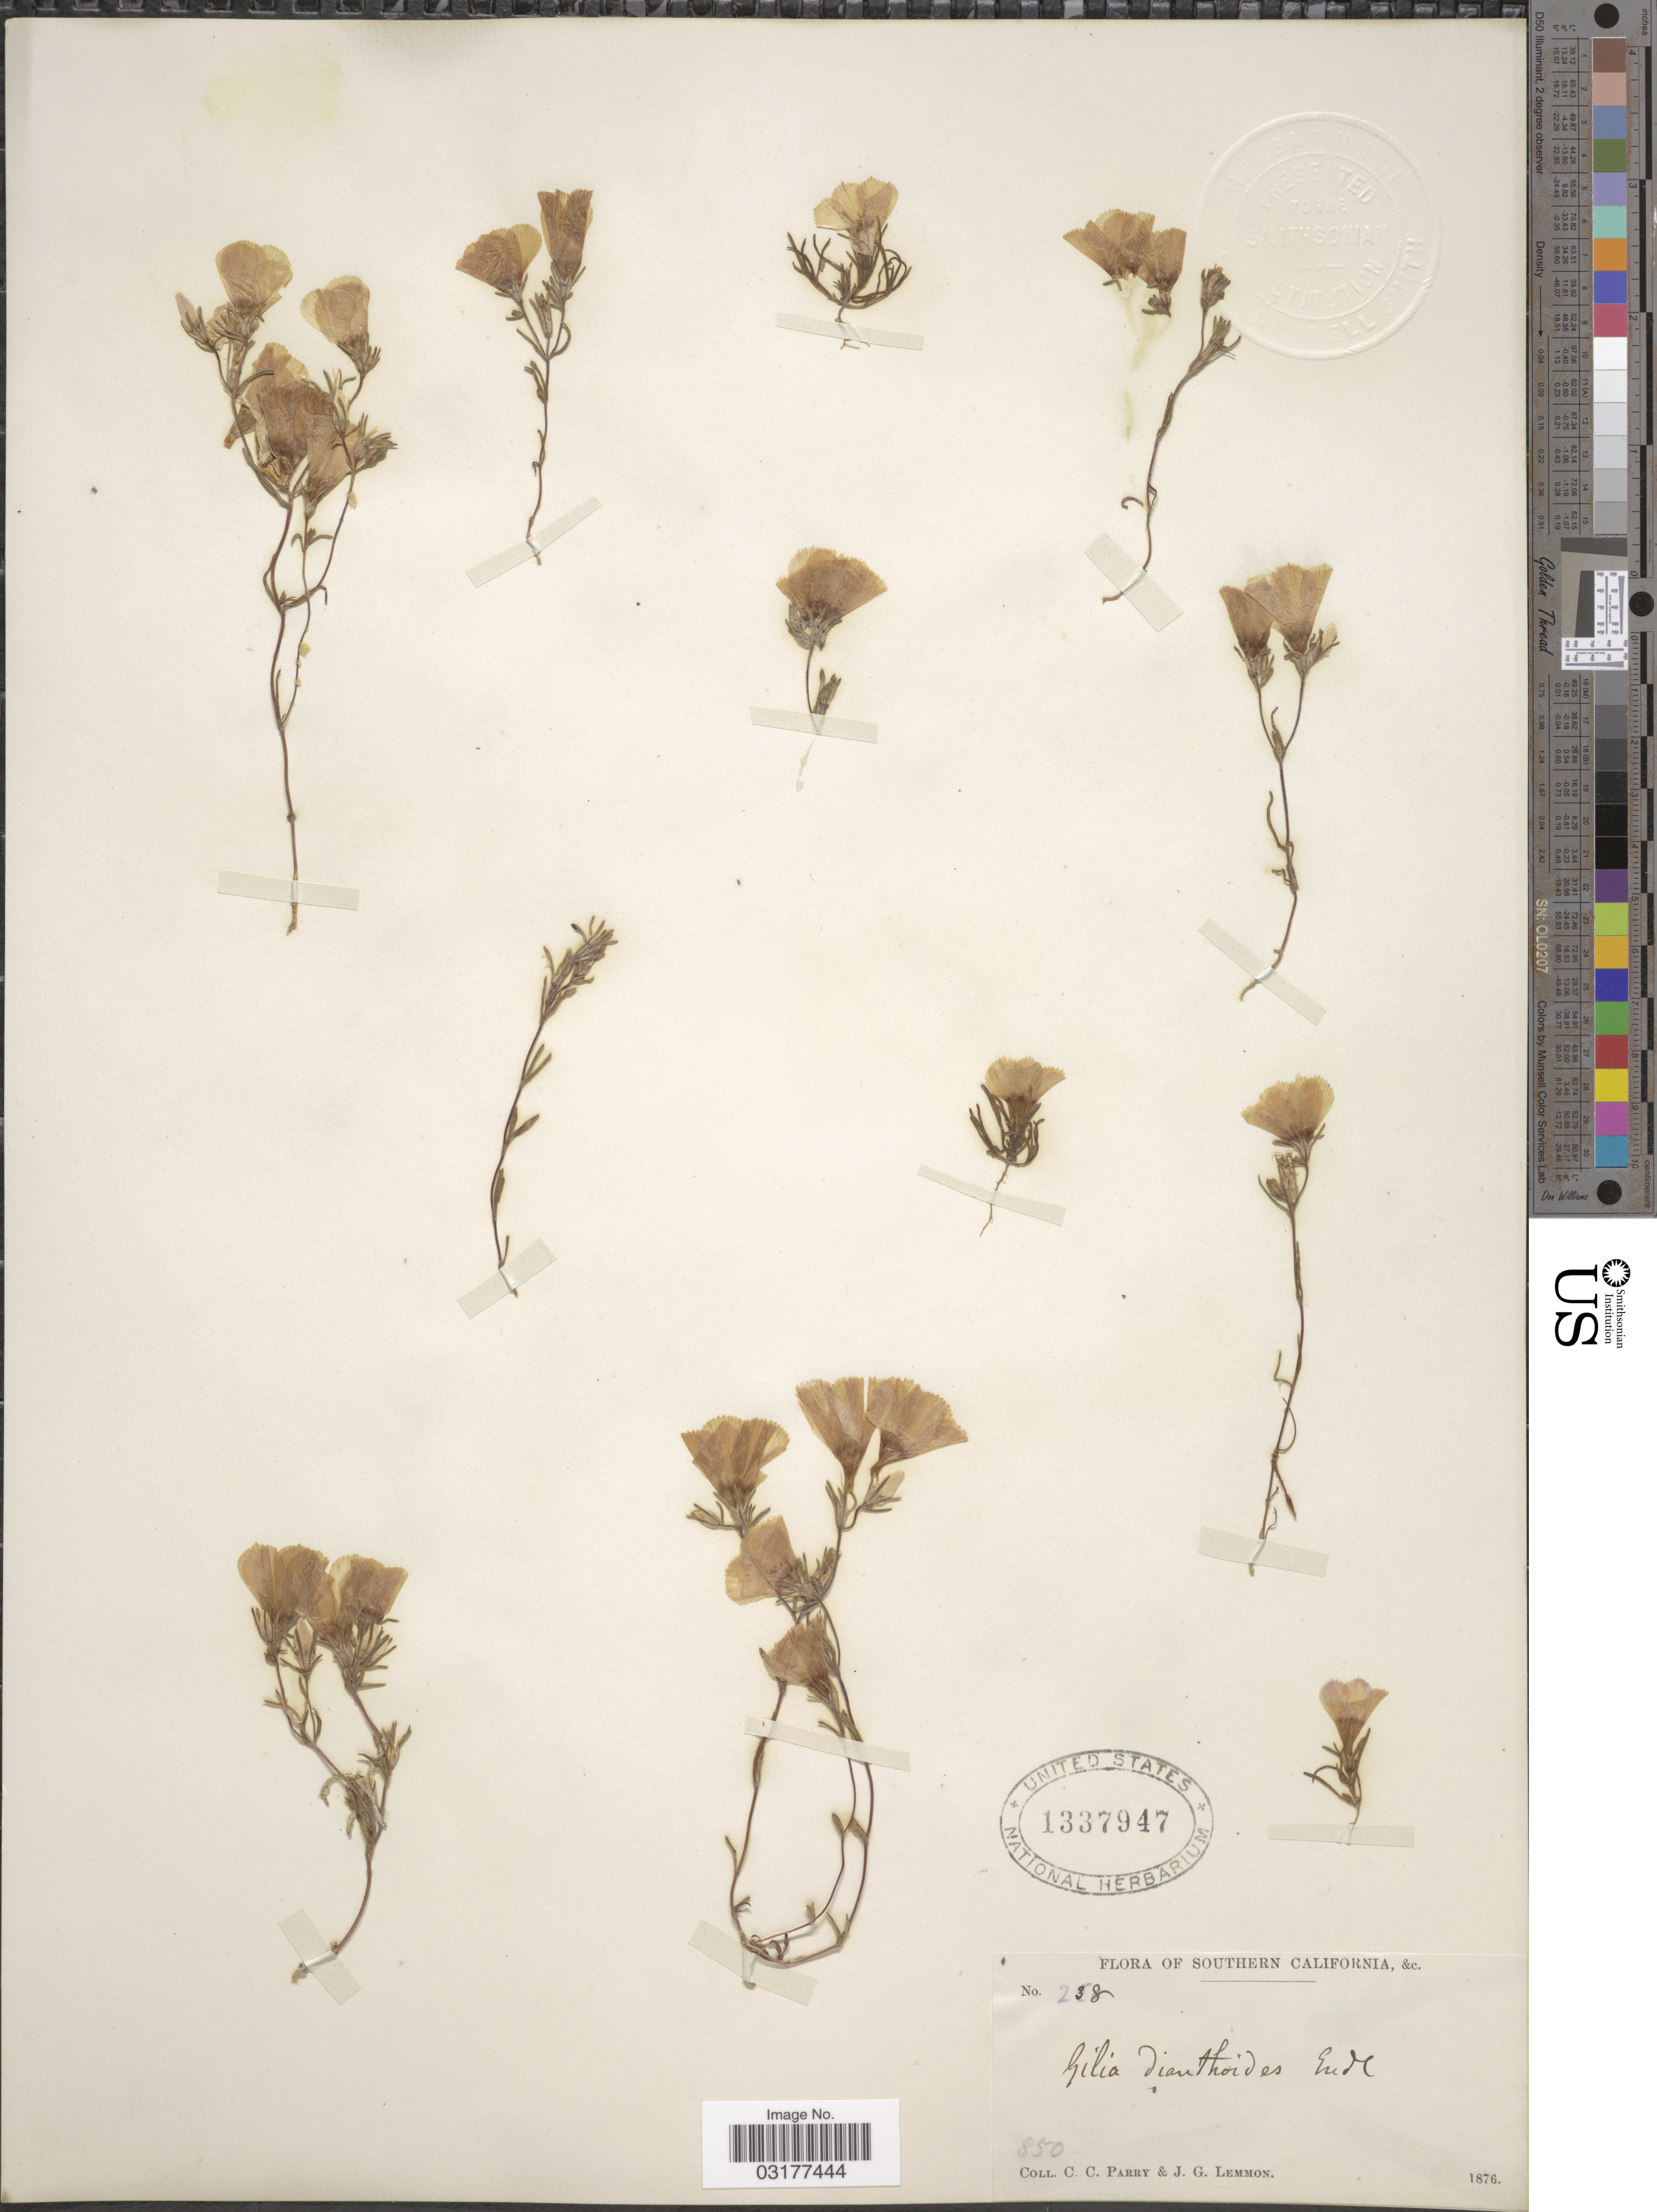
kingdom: Plantae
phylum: Tracheophyta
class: Magnoliopsida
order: Ericales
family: Polemoniaceae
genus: Linanthus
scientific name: Linanthus dianthiflorus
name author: (Benth.) Greene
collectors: C. C. Parry & J. Lemmon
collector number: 238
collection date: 1876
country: United States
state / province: California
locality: Southern California.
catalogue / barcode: US 1337947